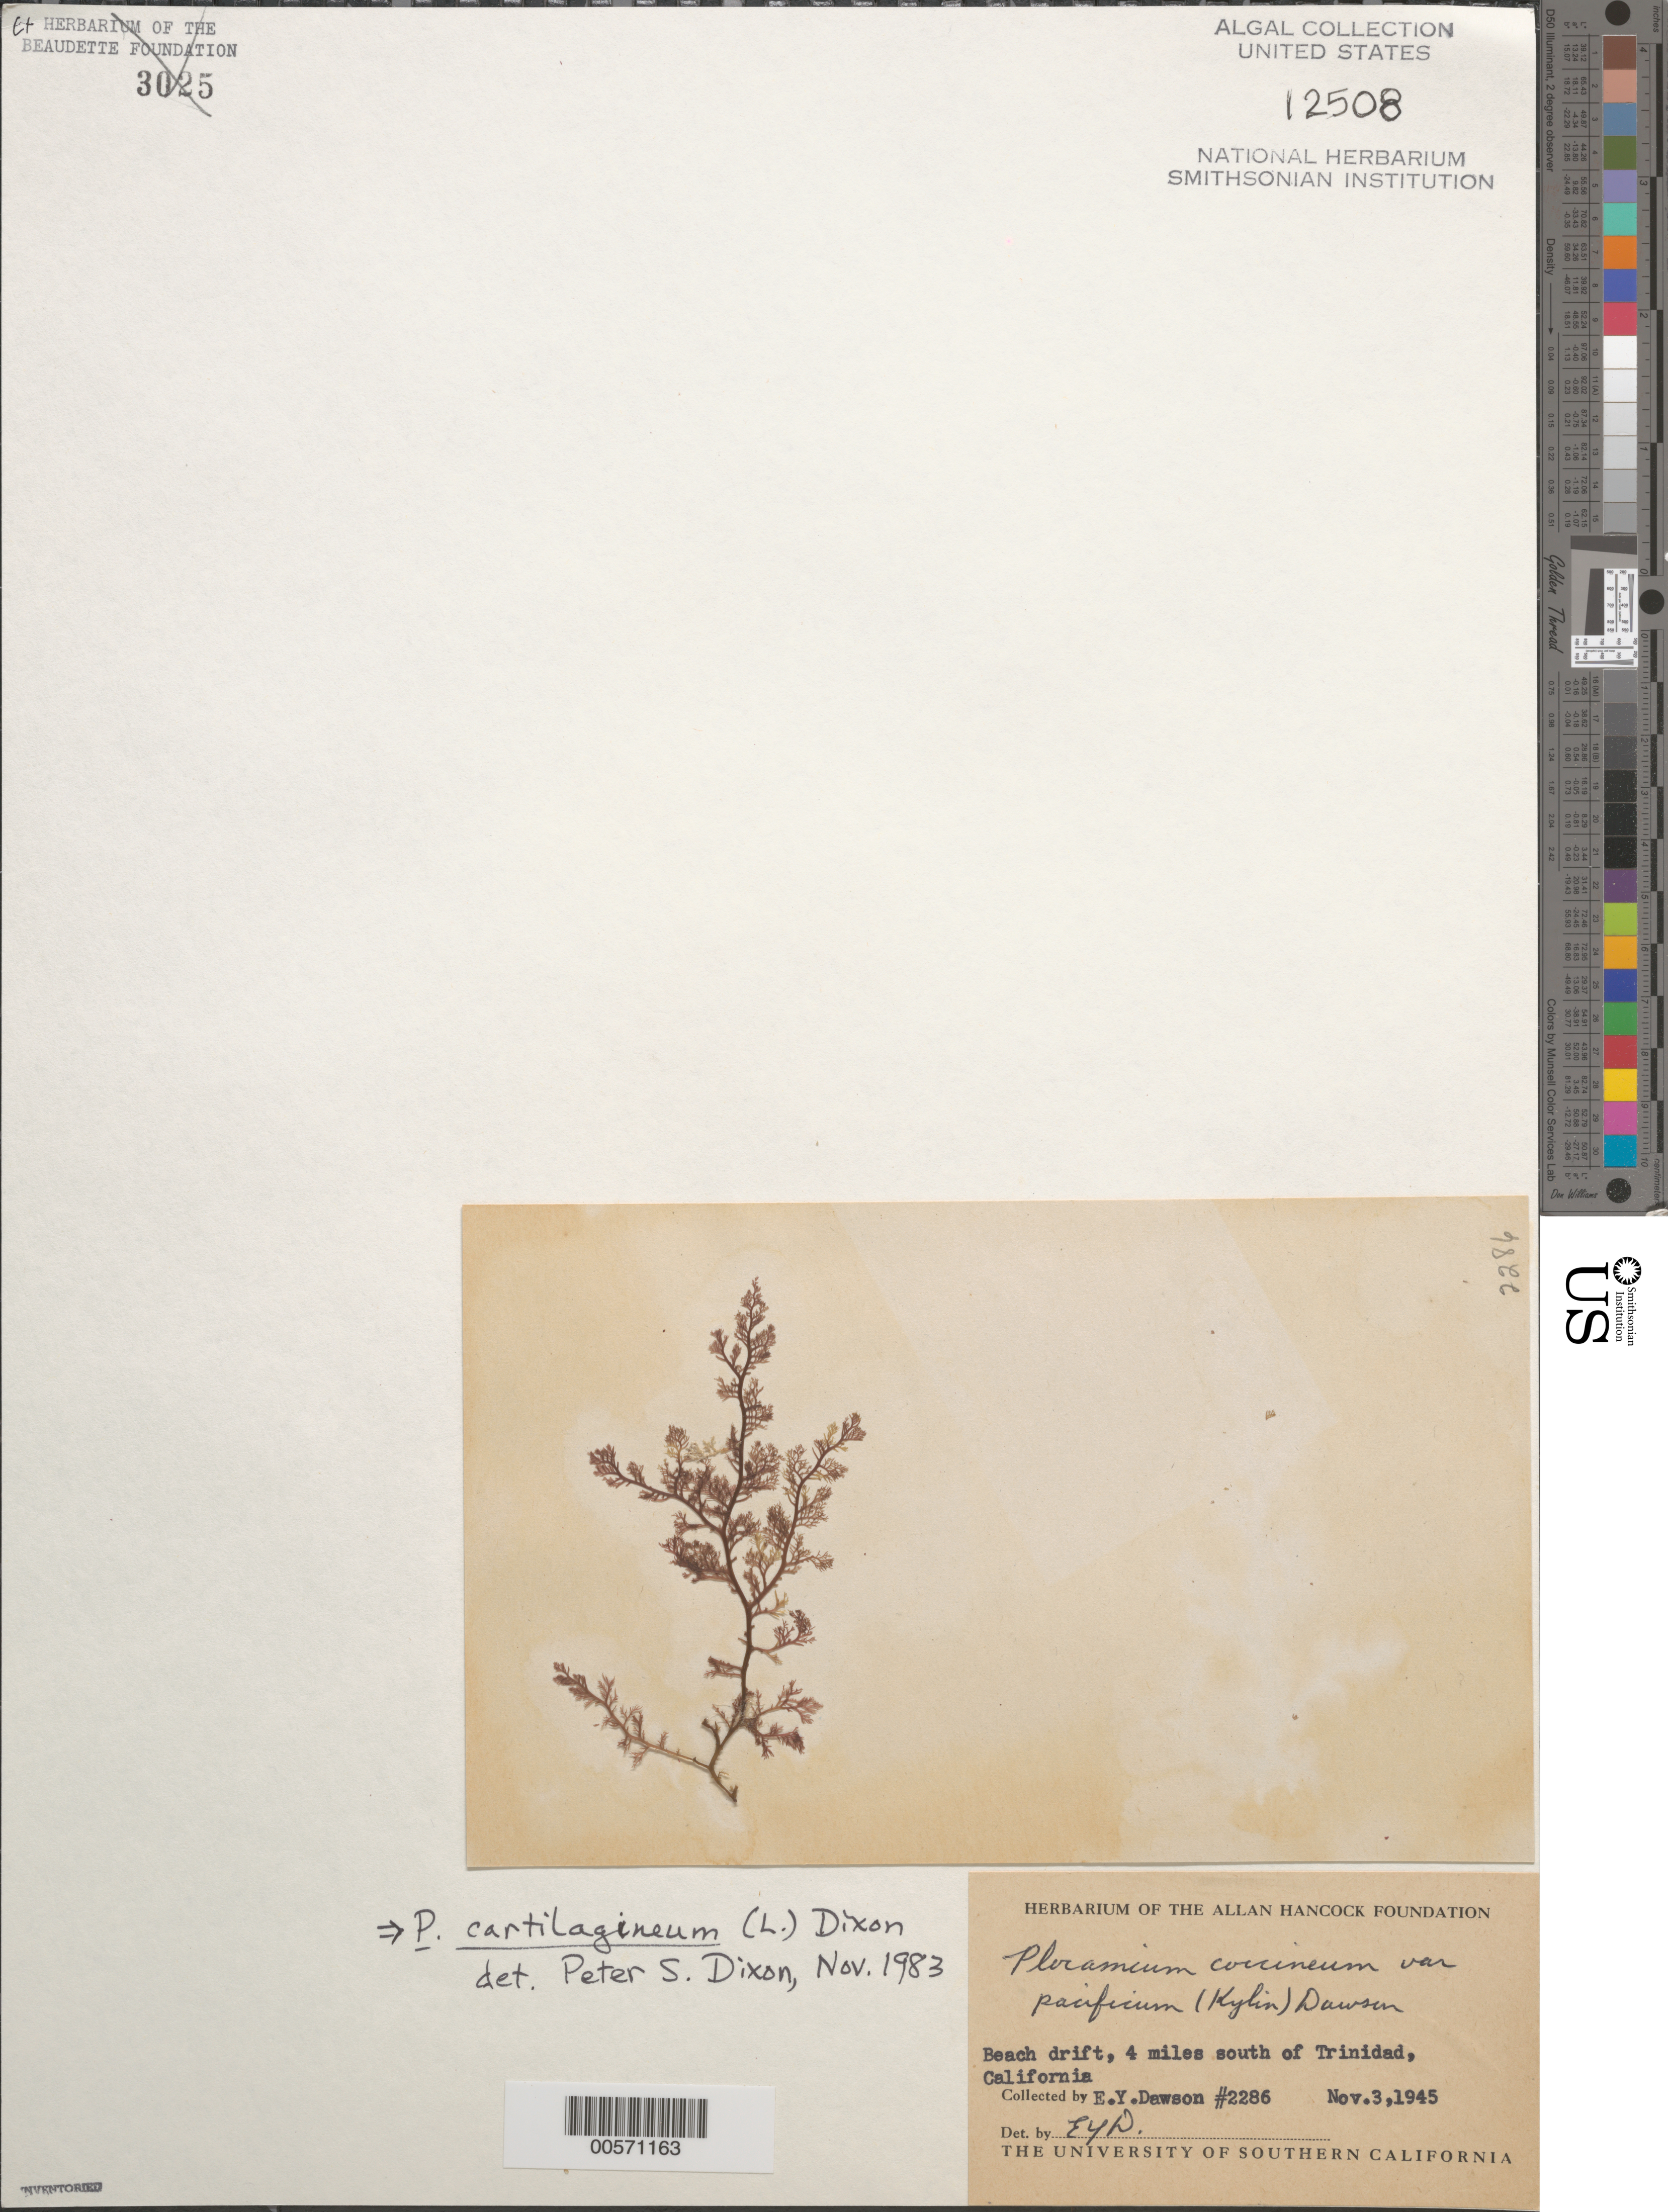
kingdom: Plantae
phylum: Rhodophyta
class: Florideophyceae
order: Plocamiales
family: Plocamiaceae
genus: Plocamium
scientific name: Plocamium cartilagineum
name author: (L.) P.S. Dixon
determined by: Dixon, P. S.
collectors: E. Y. Dawson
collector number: EYD 2286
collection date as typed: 03 Nov 1945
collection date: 1945-11-03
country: United States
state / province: California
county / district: Humboldt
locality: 4 miles south of Trinidad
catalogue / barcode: US 12508